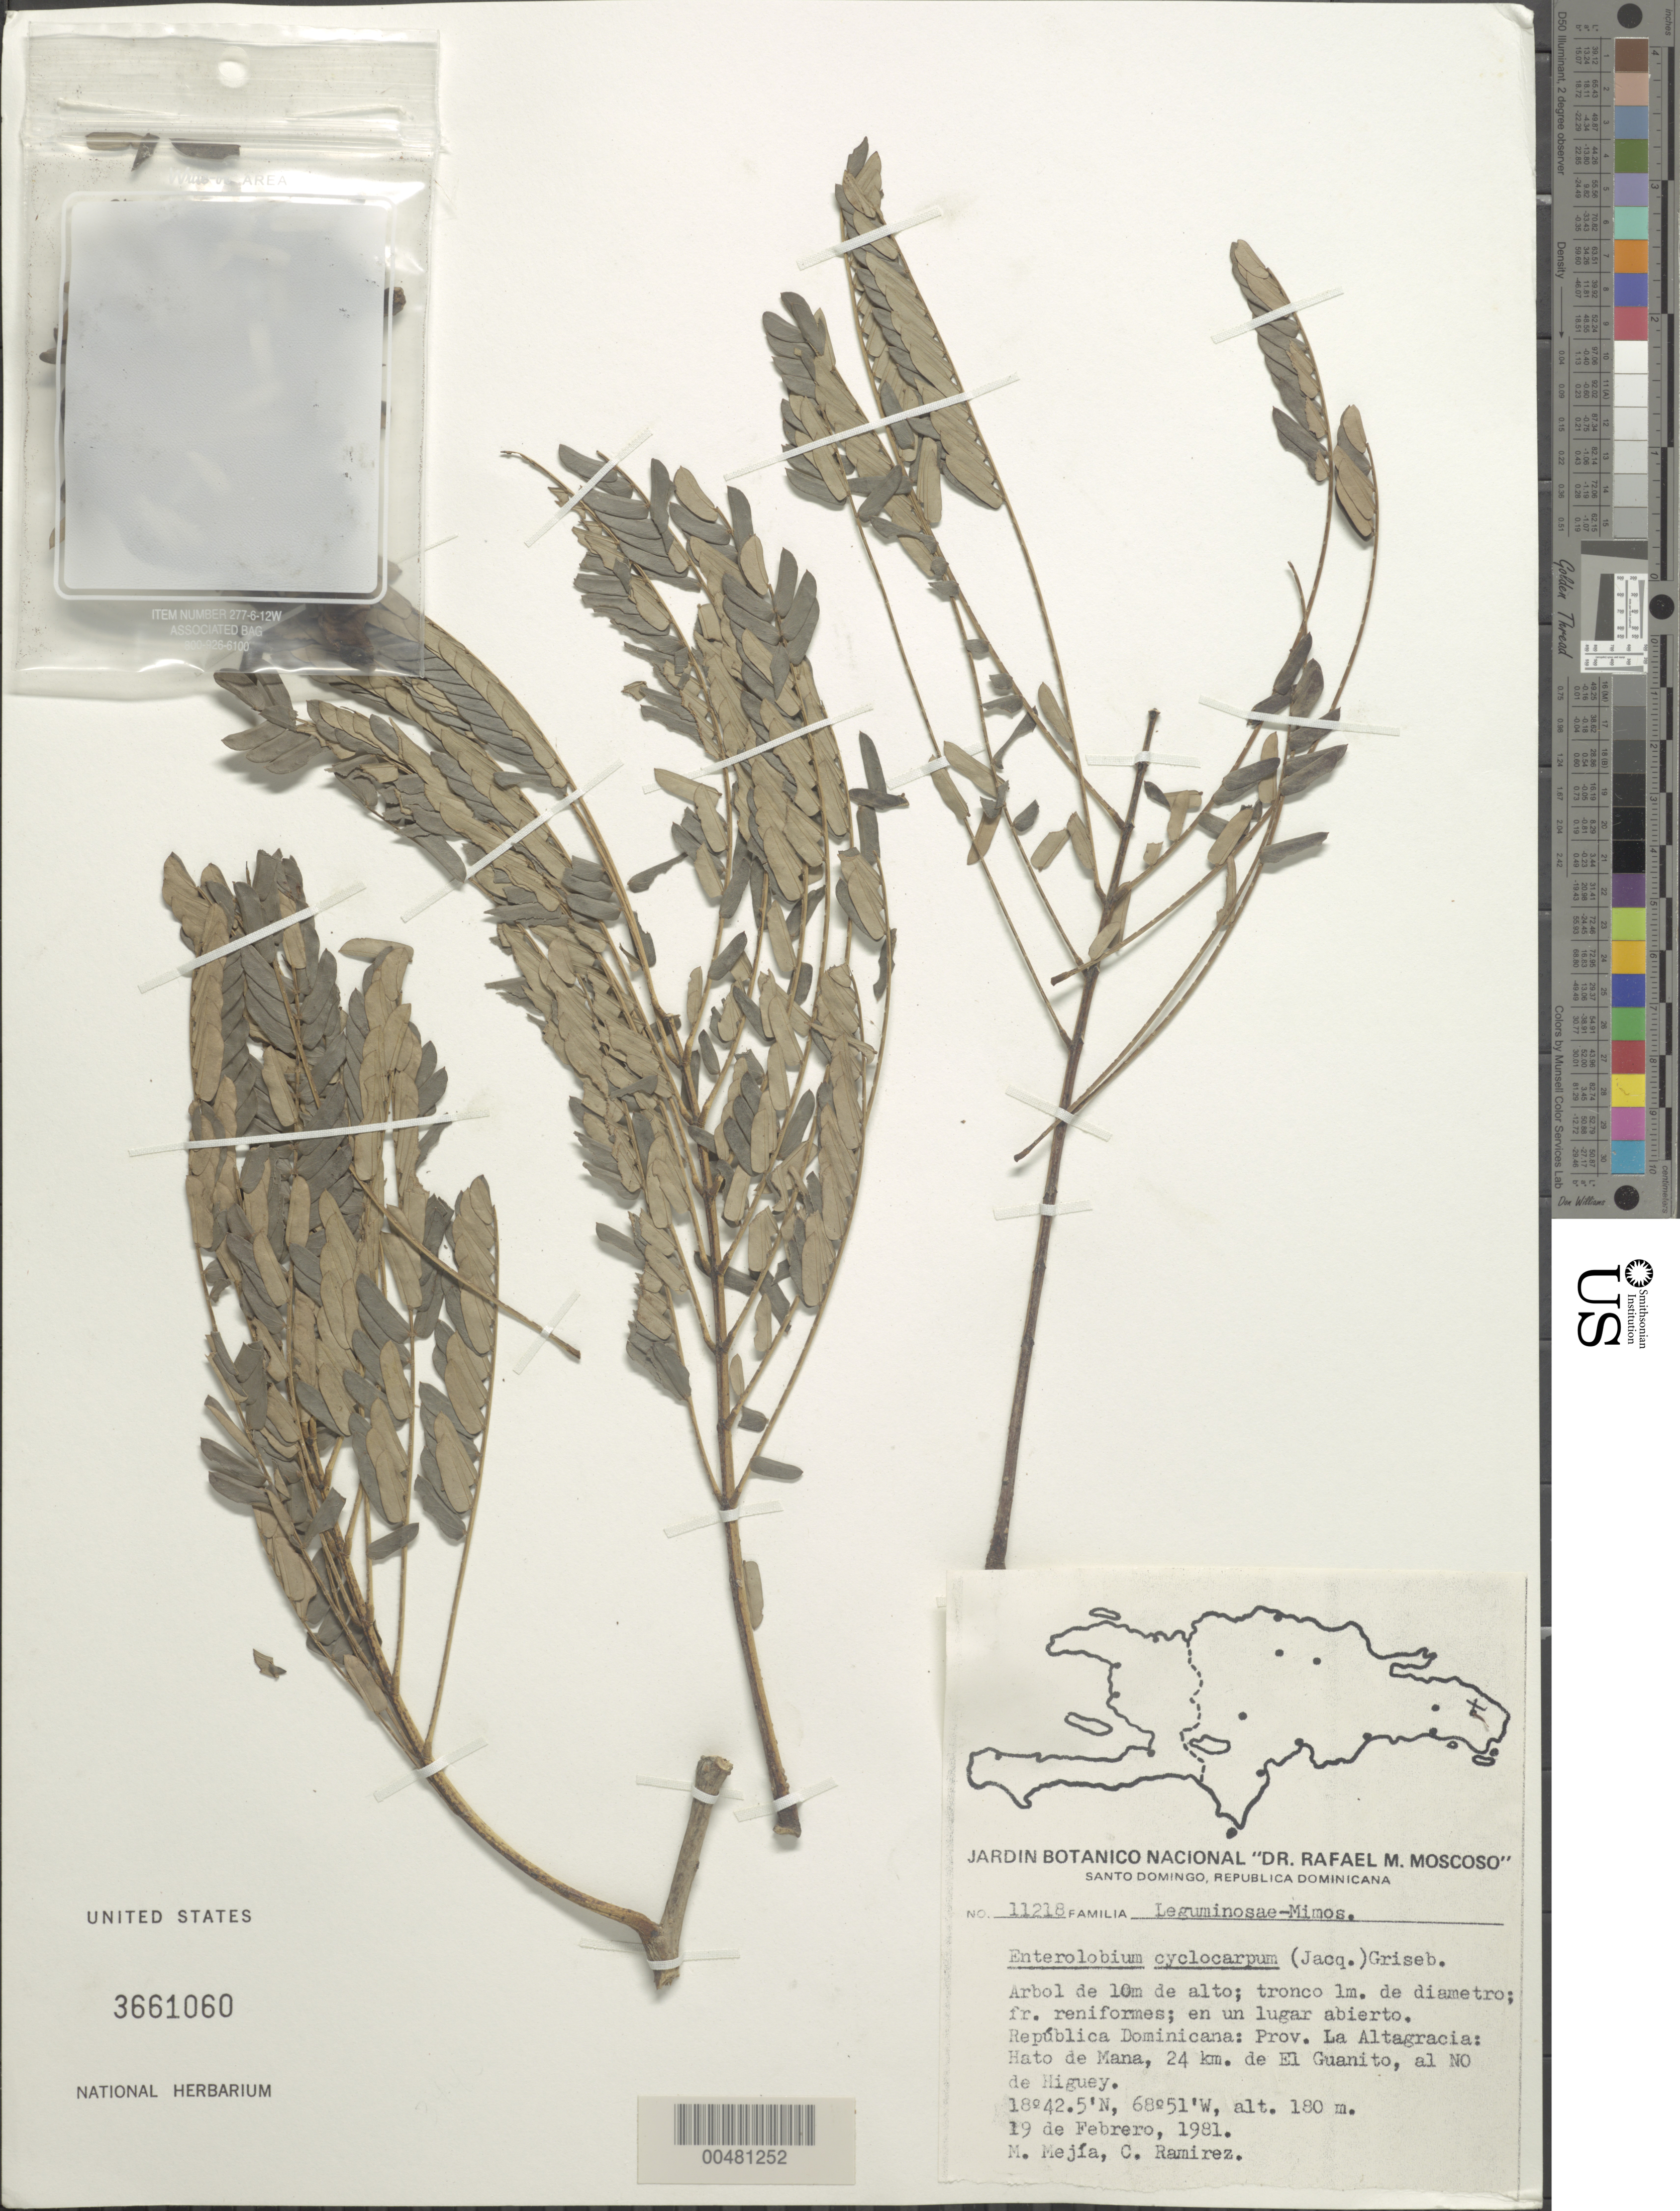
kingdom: Plantae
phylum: Tracheophyta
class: Magnoliopsida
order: Fabales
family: Fabaceae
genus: Enterolobium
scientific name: Enterolobium cyclocarpum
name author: (Jacq.) Griseb.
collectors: M. Mejia & C. Ramirez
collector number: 11218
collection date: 1981-02-19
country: Dominican Republic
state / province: La Altagracia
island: Hispaniola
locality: Hato Mana, 24 km de El Guanito, al NO de Higuey.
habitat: En un lugar abierto.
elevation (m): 180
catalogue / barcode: US 3661060